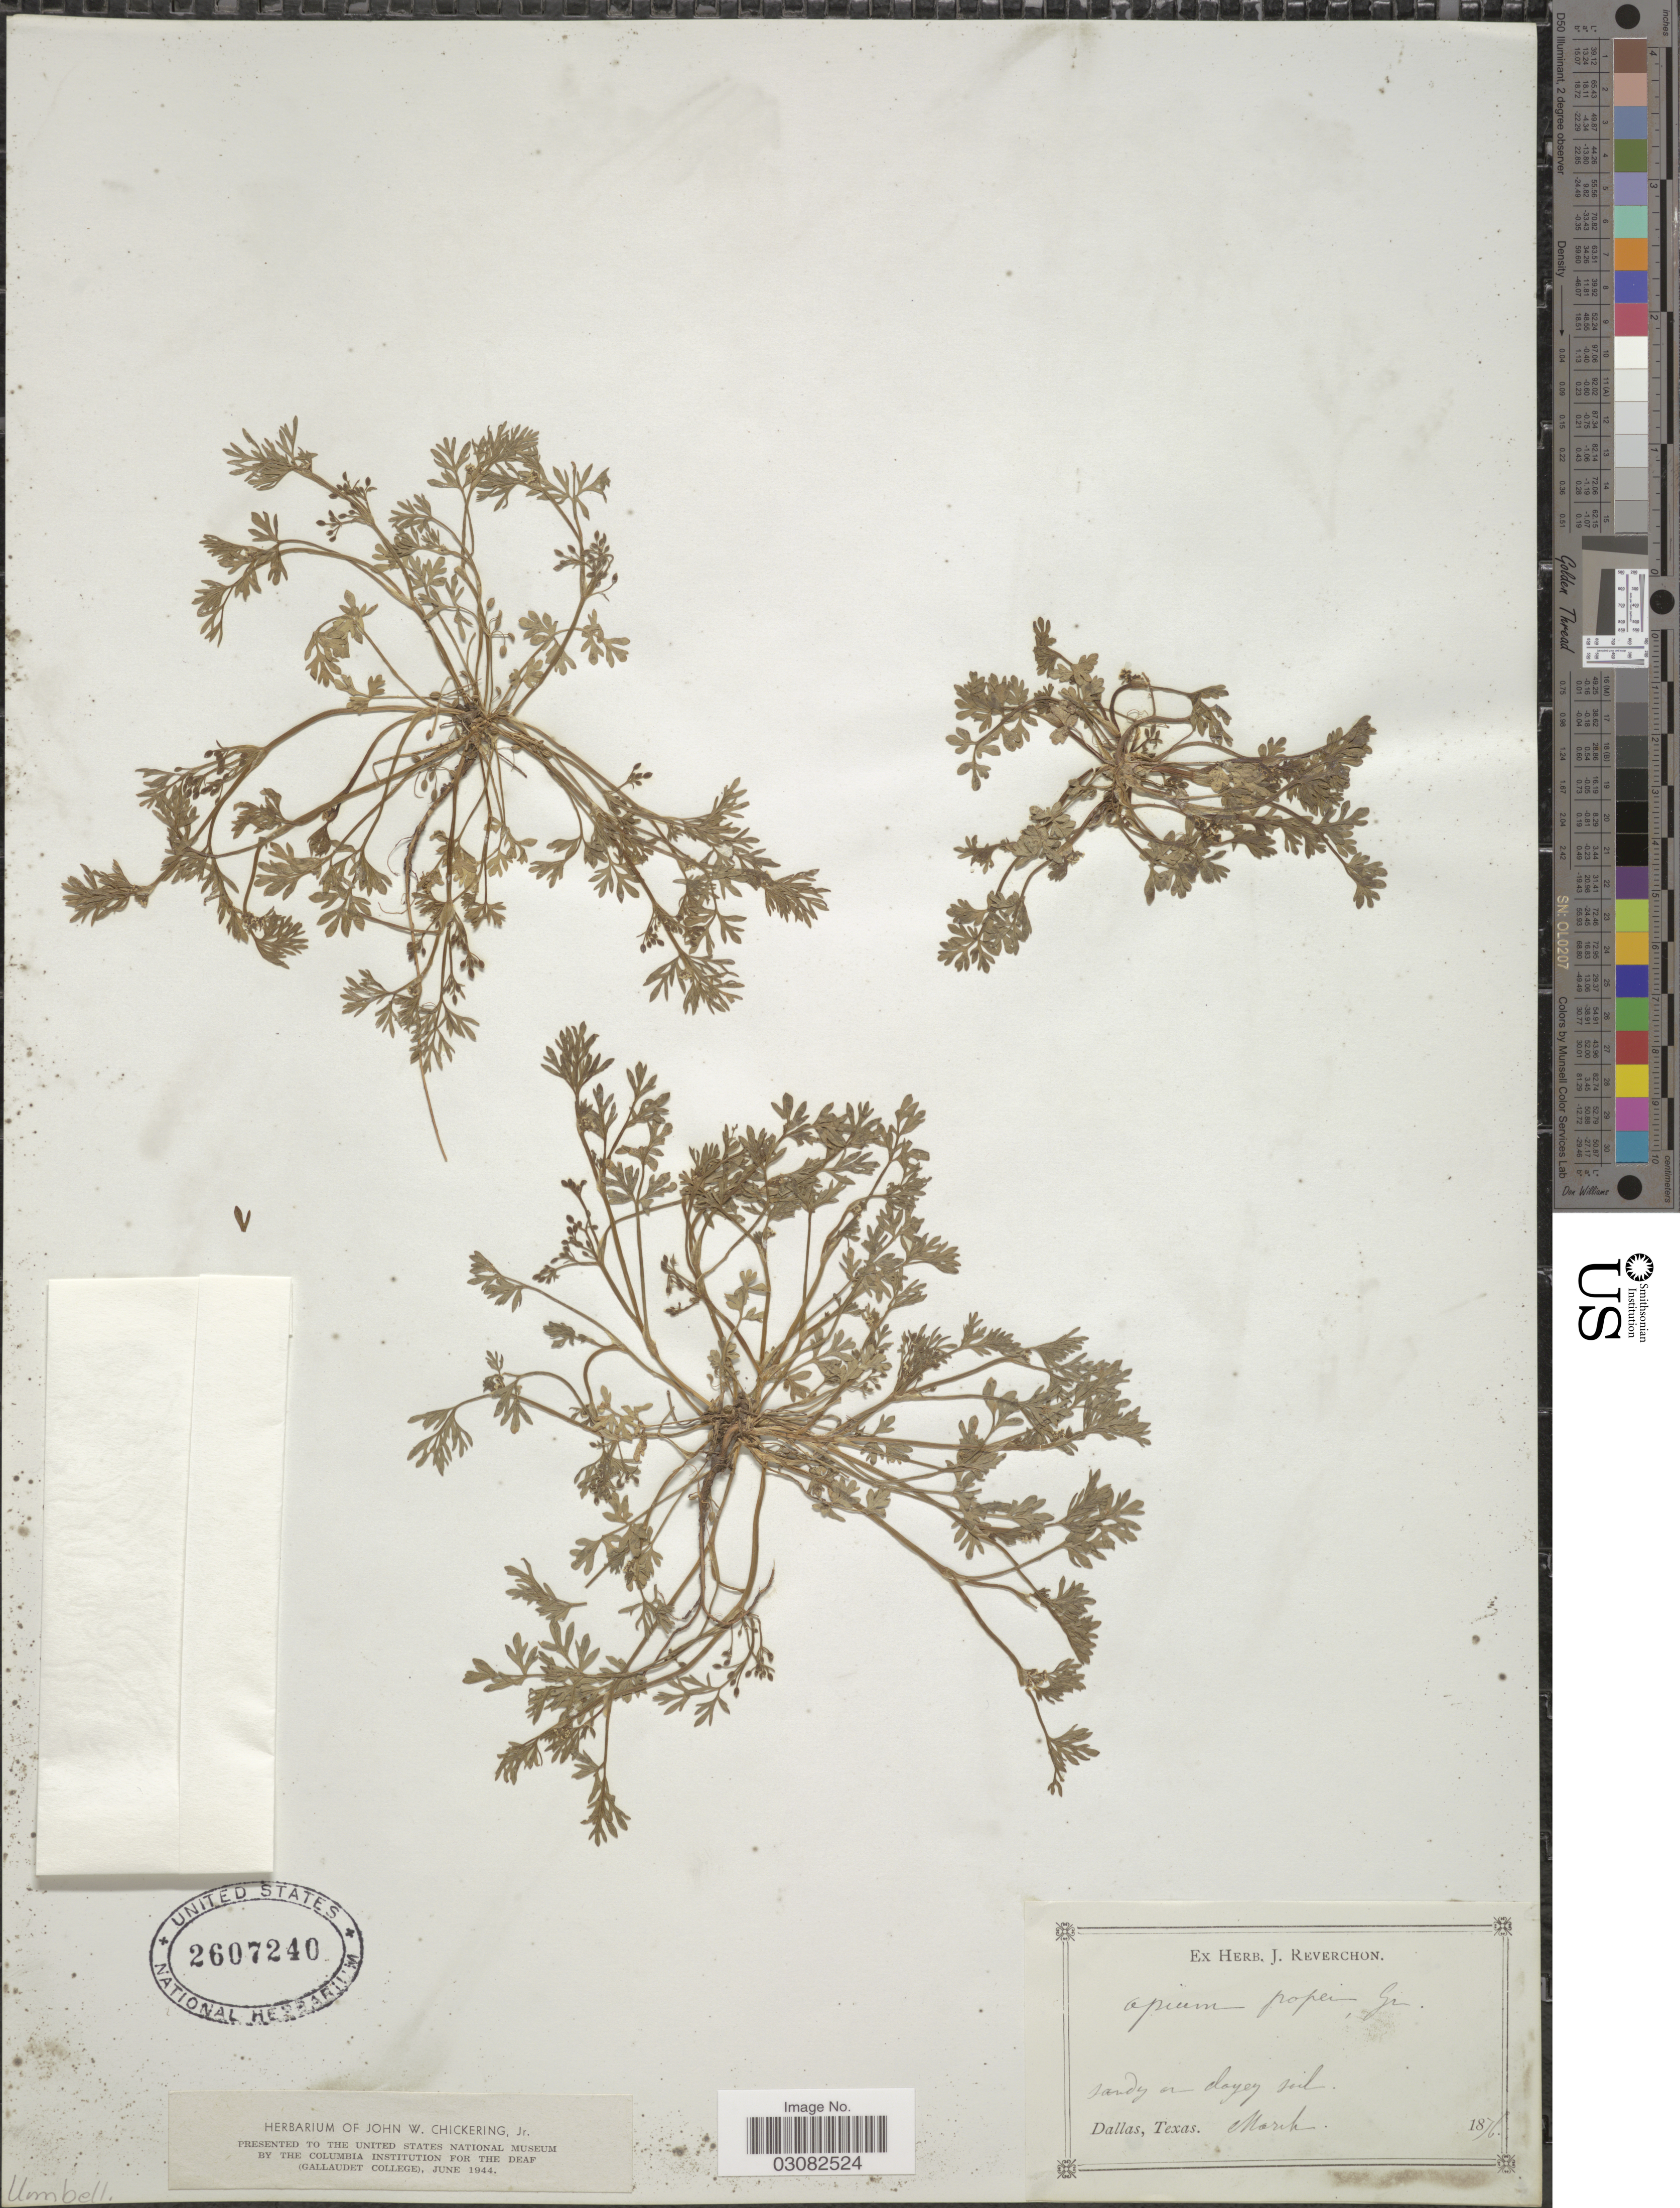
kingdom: Plantae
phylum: Tracheophyta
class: Magnoliopsida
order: Apiales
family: Apiaceae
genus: Apium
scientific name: Apium popei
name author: (Torr. & A. Gray) A. Gray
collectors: ex herb. J. Reverchon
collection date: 1876-03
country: United States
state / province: Texas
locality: Dallas.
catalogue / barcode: US 2607240